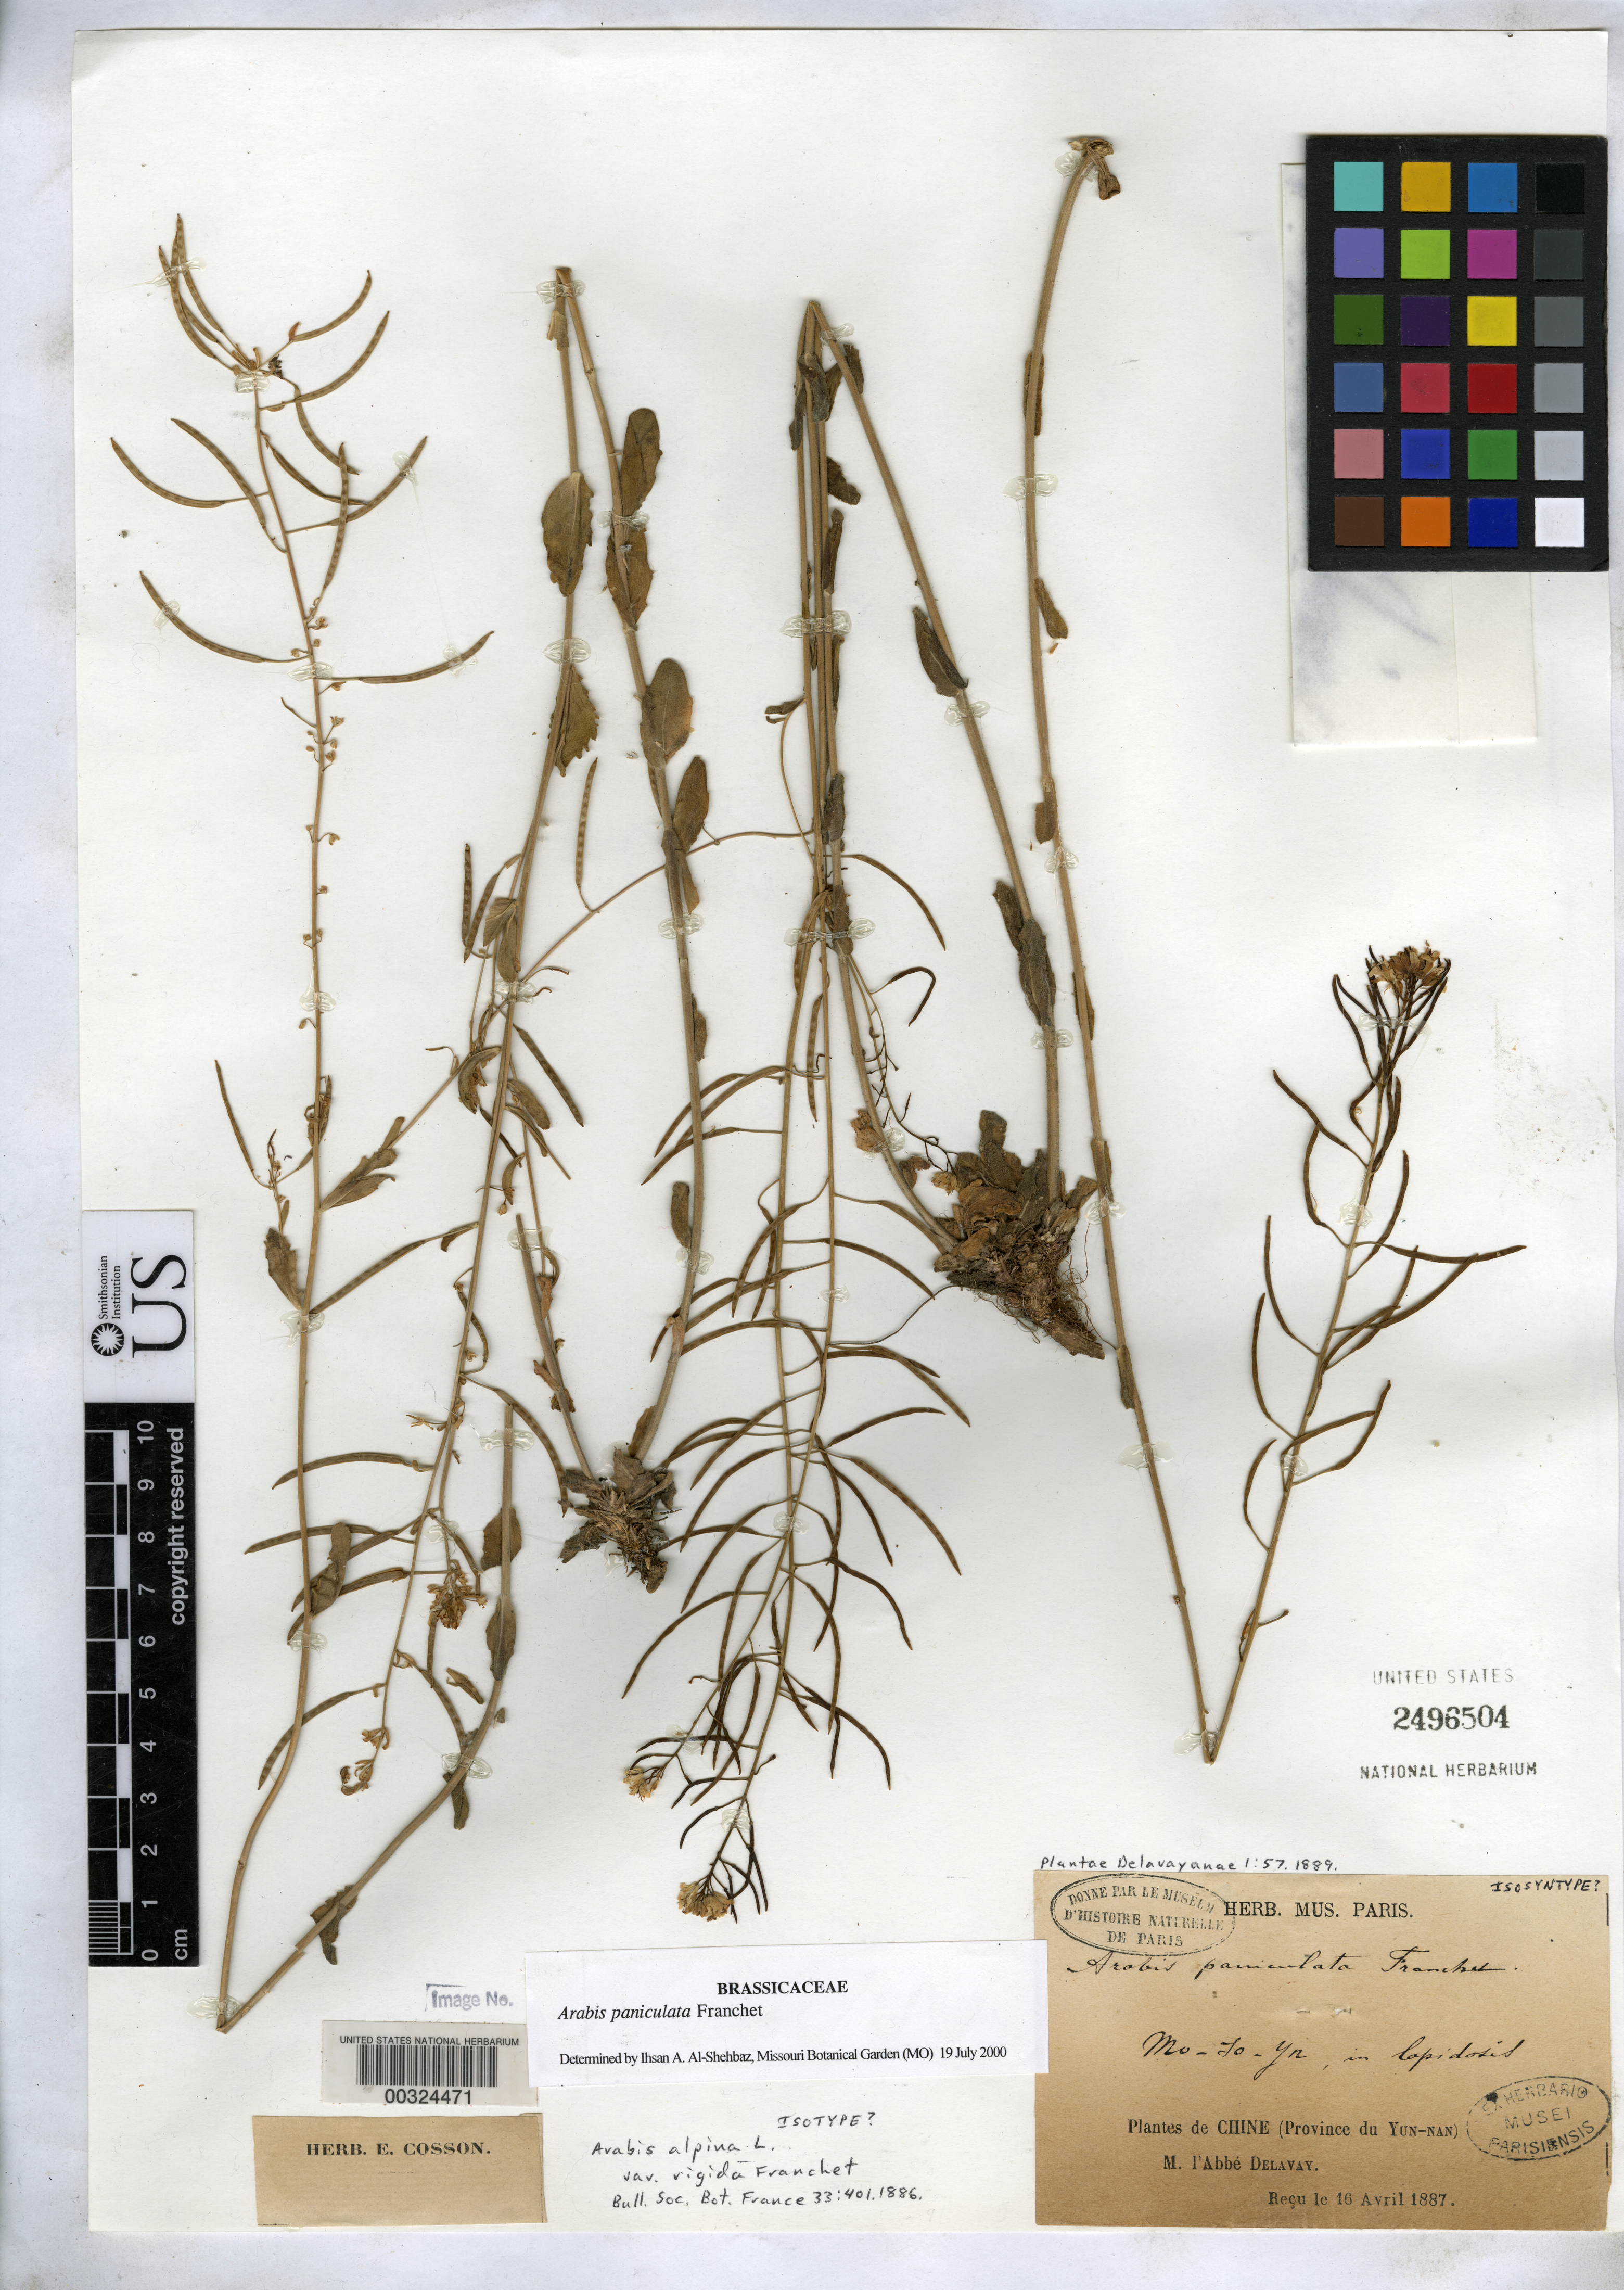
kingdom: Plantae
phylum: Tracheophyta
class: Magnoliopsida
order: Brassicales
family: Brassicaceae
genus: Arabis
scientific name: Arabis alpina var. rigida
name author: Franch.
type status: Possible Type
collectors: P. Delavay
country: China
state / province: Yunnan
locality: Mo-so-yn, in lapidosis.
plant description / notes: Type collection of Arabis alpina var. rigida Franch. is Delavay 1062, collected 1 Jun 1884. Collection number and date lacking on US specimen but same locality as type. Annotated (S.F. Smith script) as isotype? of Arabis alpina var. rigida Franch. and isosyntype? of Arabis paniculata Franch.; not type collection according to I. Al-Shehbaz (2000).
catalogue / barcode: US 2496504